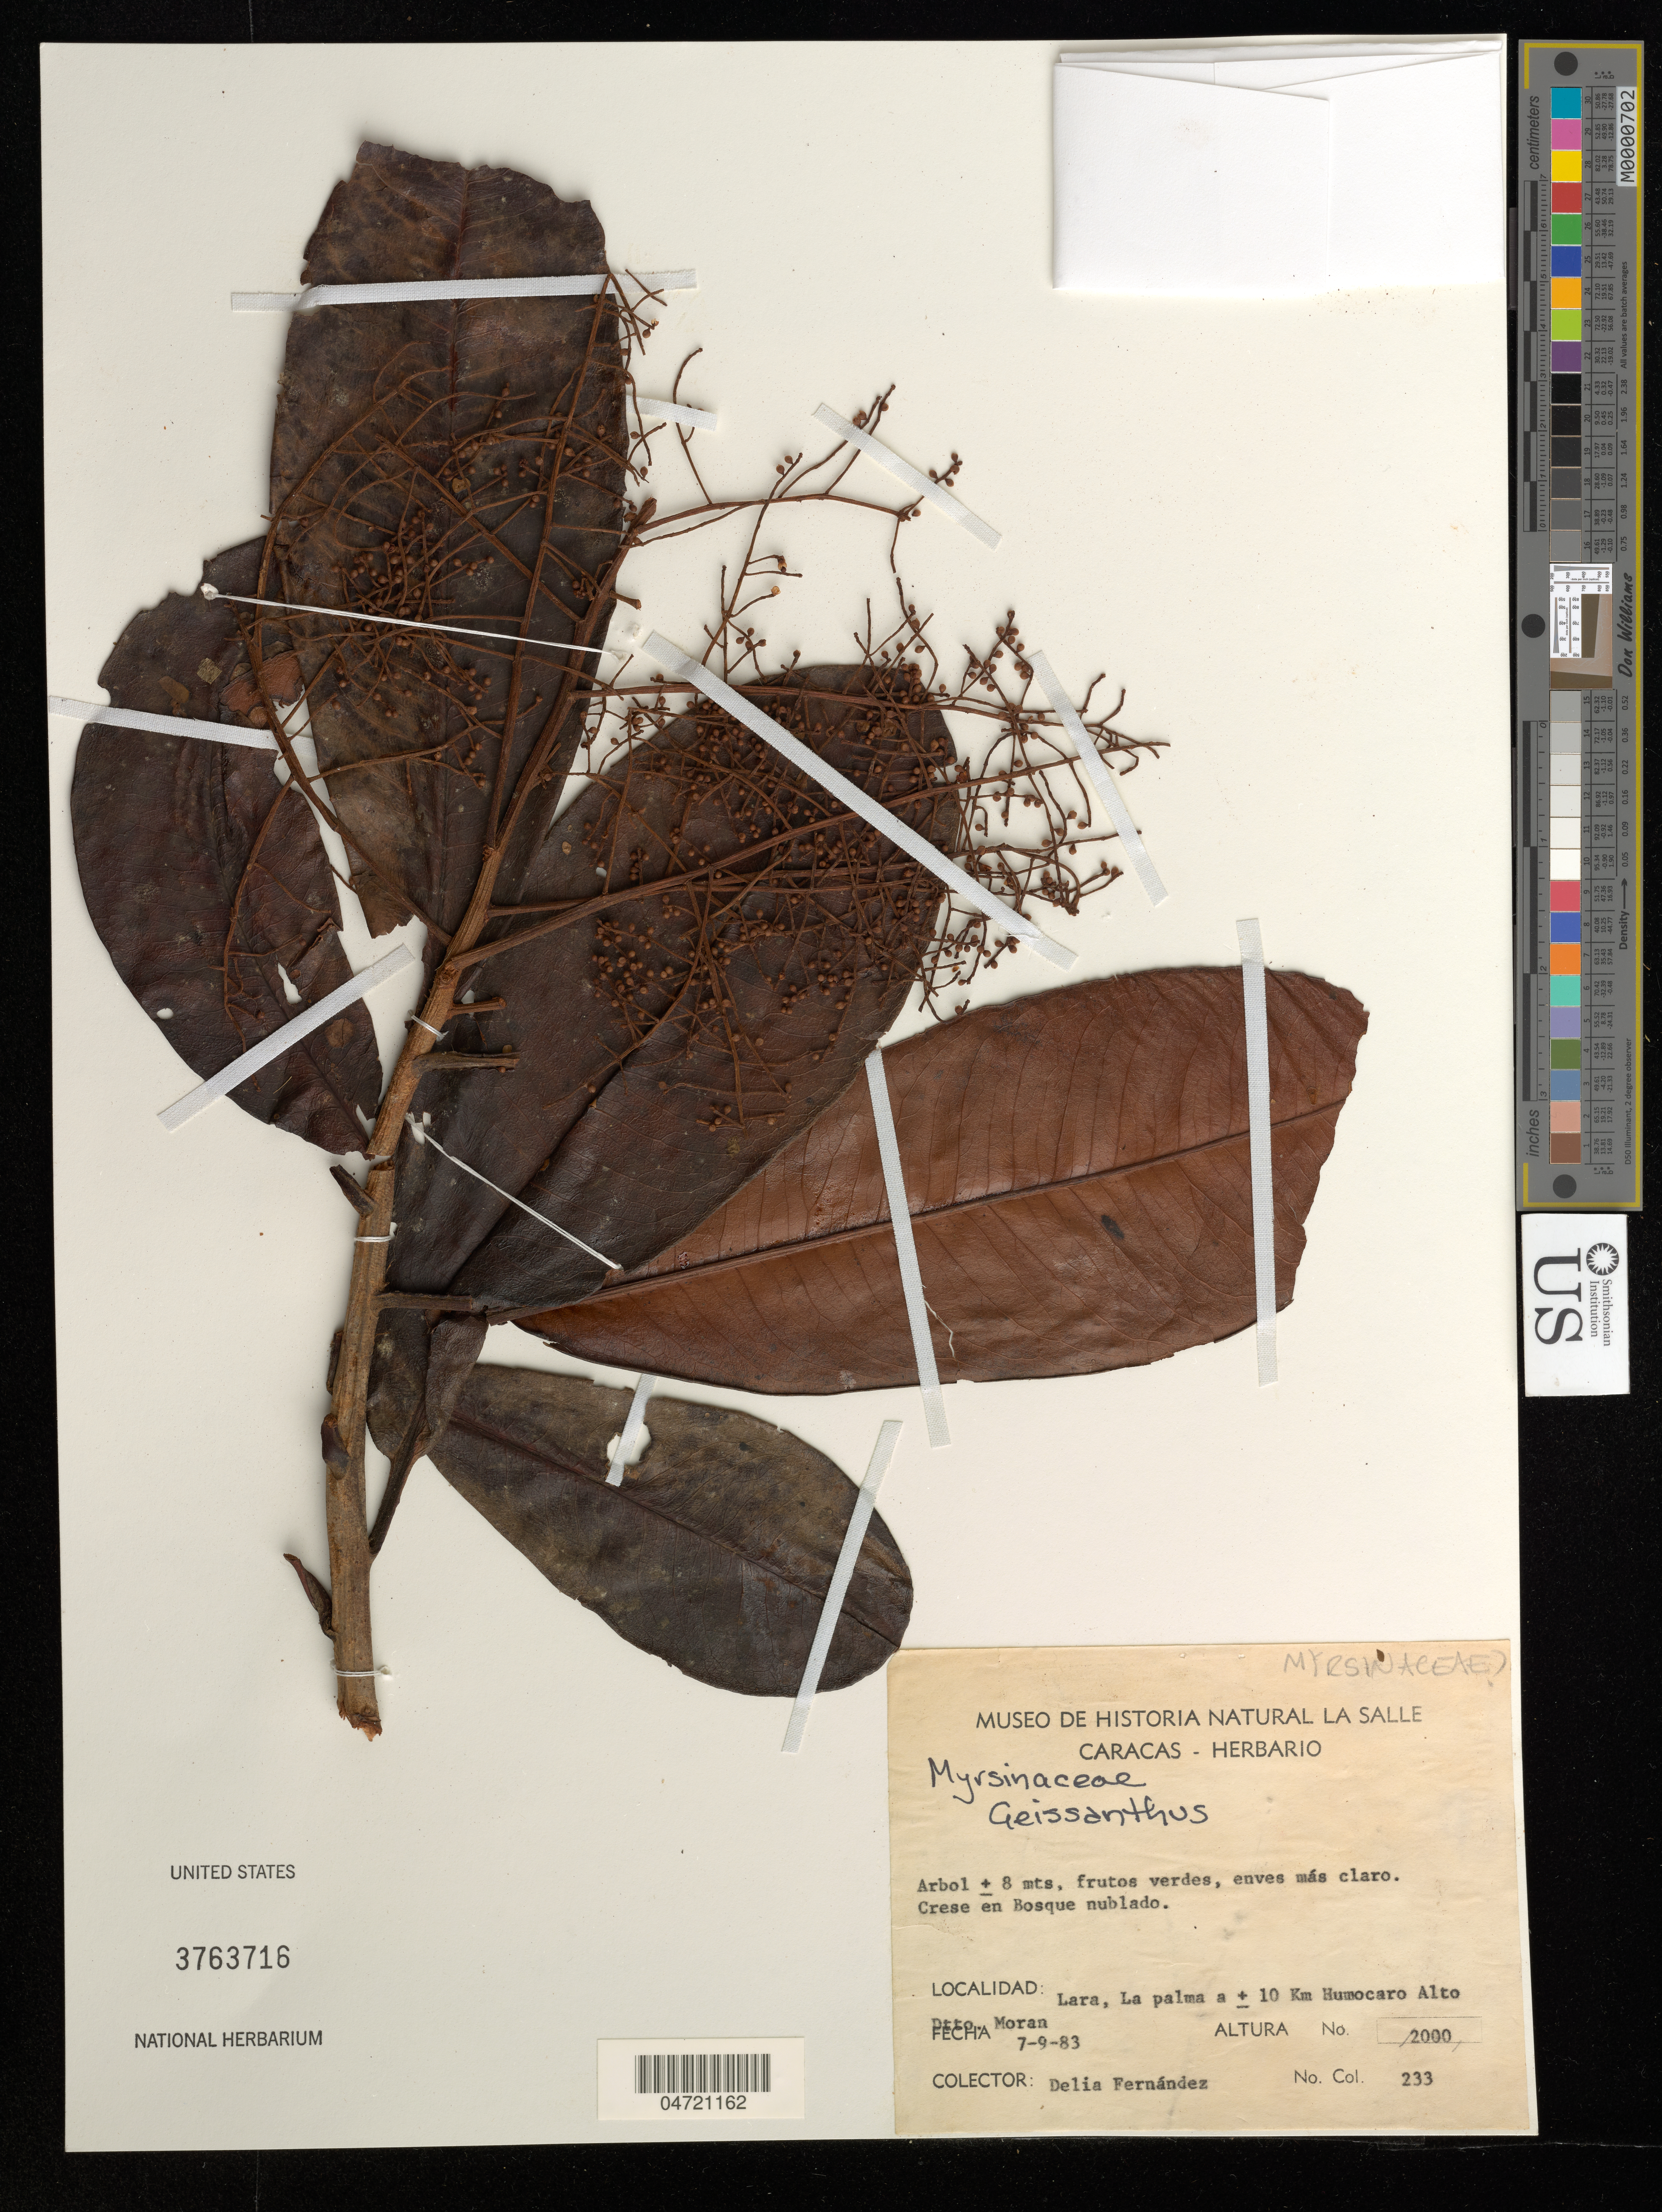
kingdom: Plantae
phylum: Tracheophyta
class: Magnoliopsida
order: Ericales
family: Primulaceae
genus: Geissanthus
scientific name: Geissanthus sp.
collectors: D. Fernandez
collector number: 233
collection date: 1983-09-07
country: Venezuela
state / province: Lara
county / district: Morán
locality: La Palma a ca. 10 km Humocaro Alto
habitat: Crese en Bosque dublado.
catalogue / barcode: US 3763716